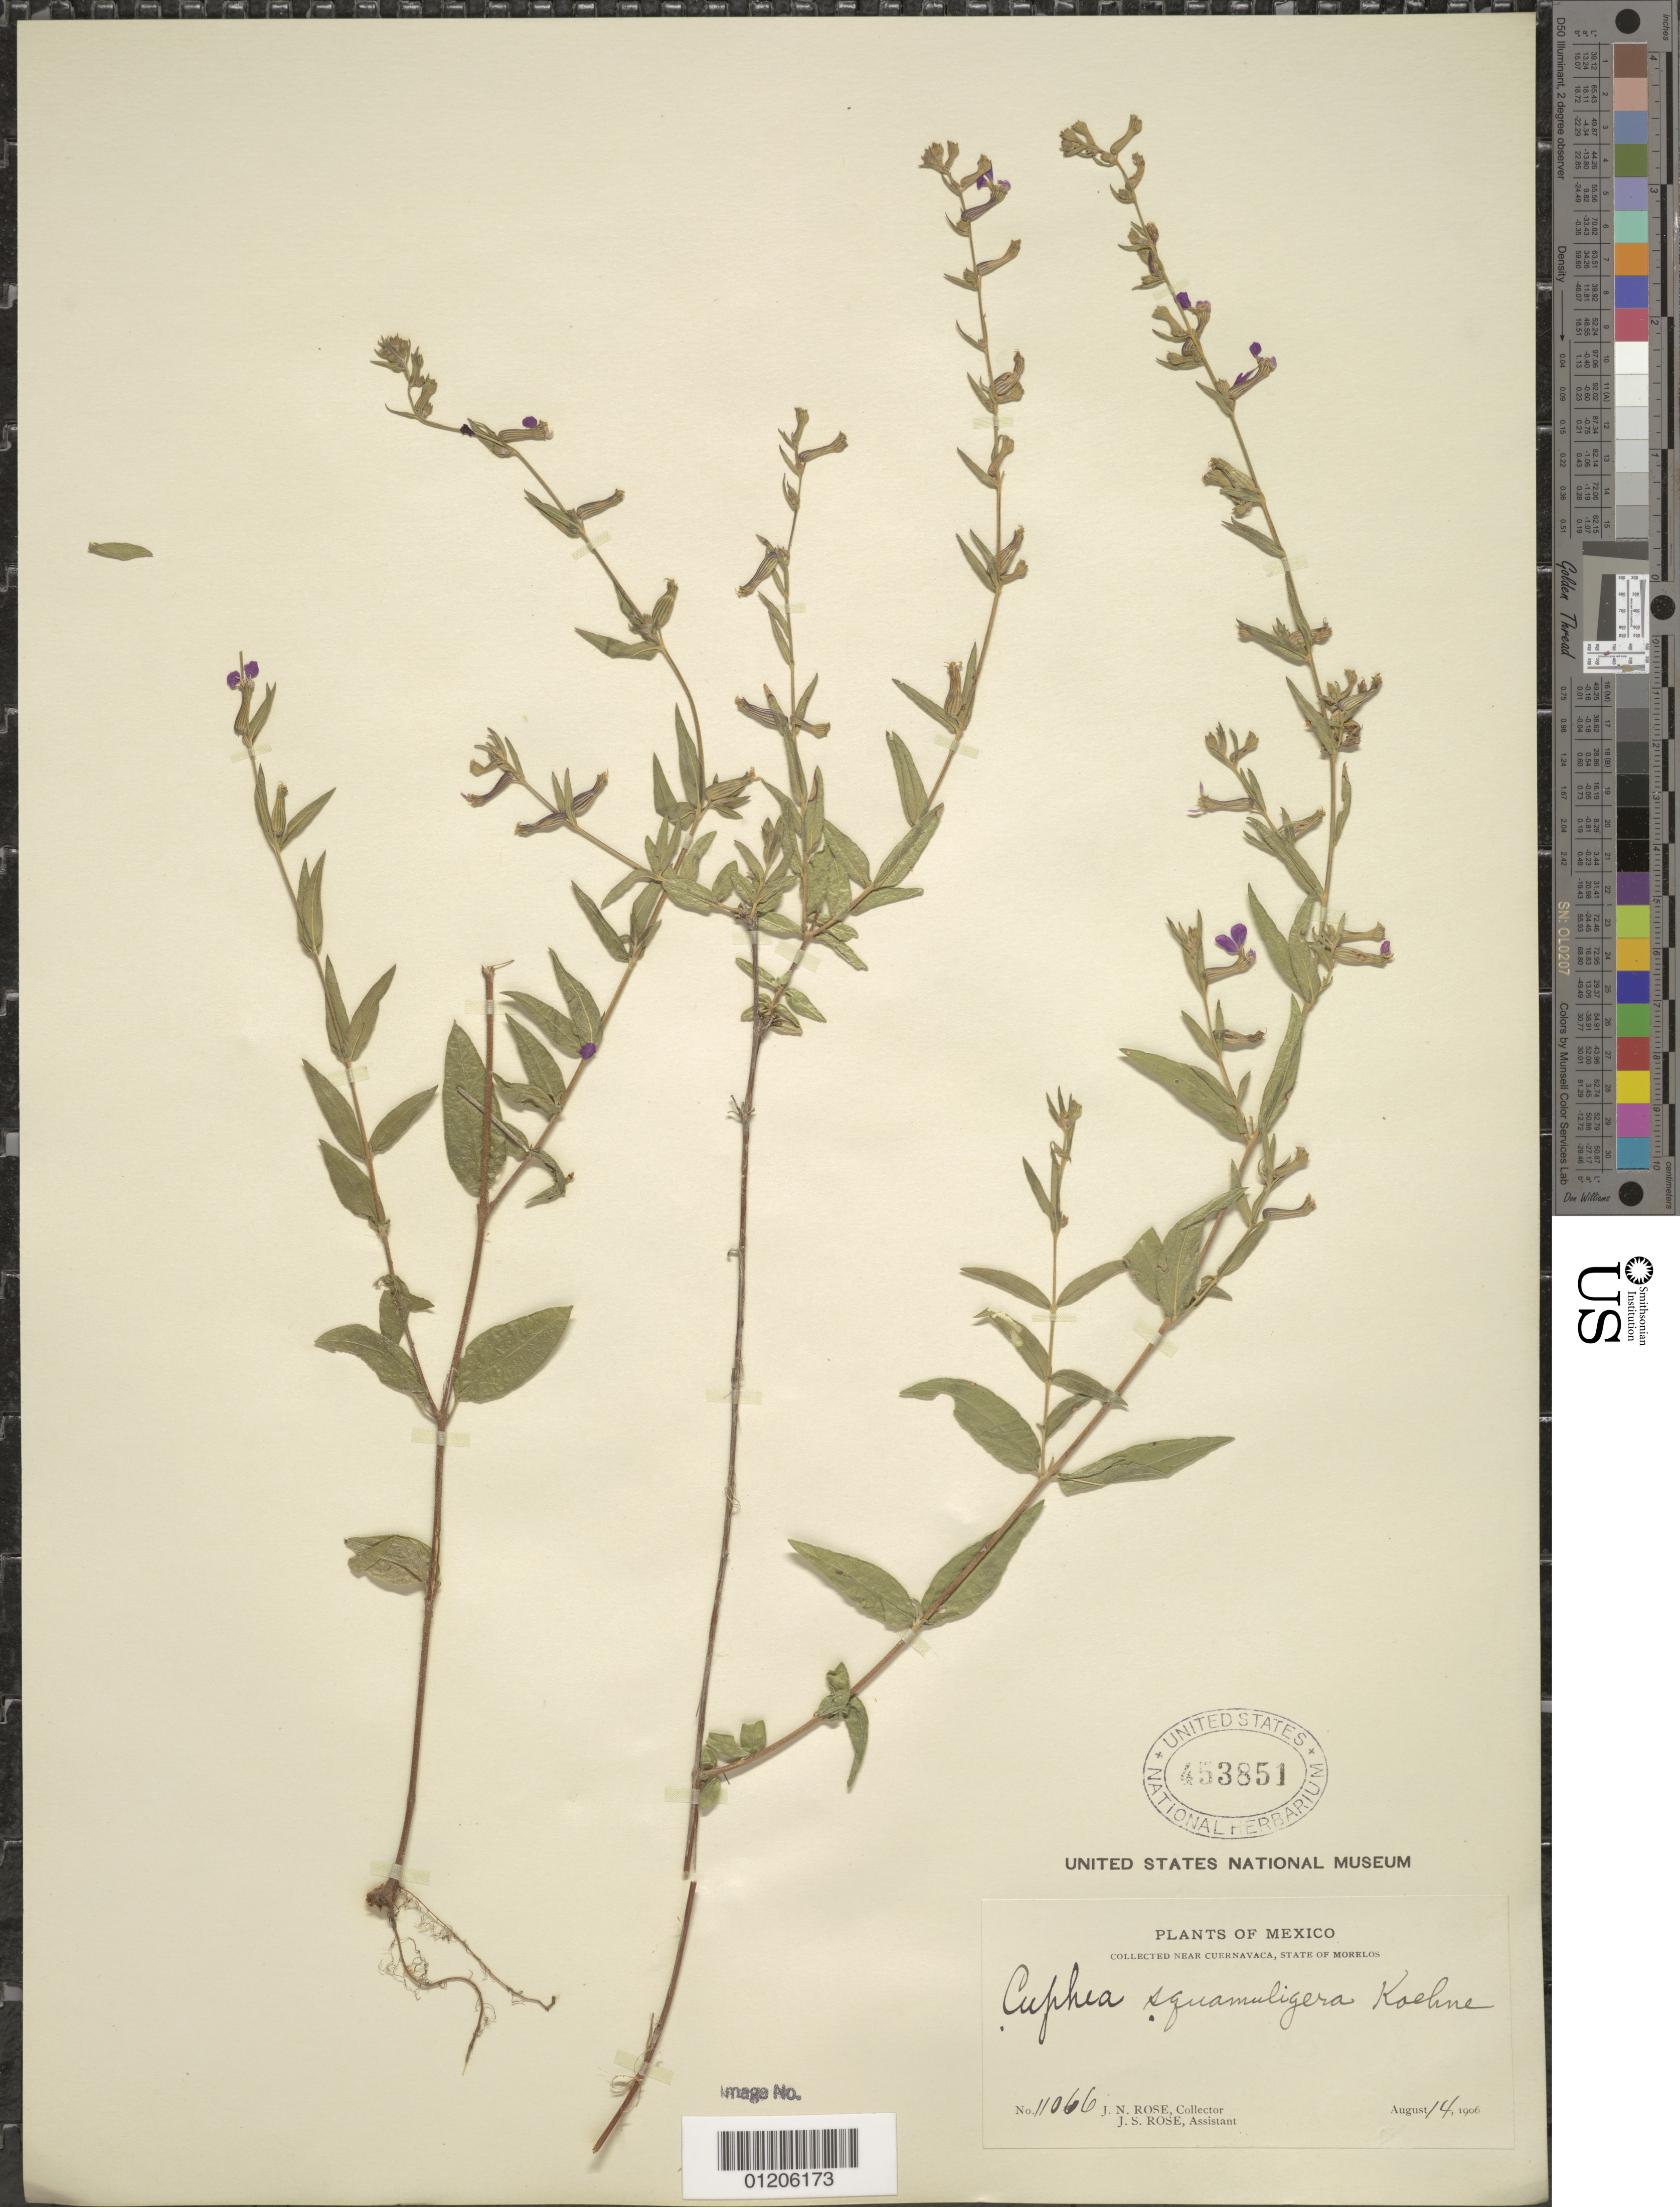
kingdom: Plantae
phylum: Tracheophyta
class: Magnoliopsida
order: Myrtales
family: Lythraceae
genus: Cuphea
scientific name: Cuphea squamuligera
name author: Koehne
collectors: J. N. Rose & J. S. Rose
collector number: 11066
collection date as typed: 14 Aug 1906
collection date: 1906-08-14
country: Mexico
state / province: Morelos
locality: Near Cuernavaca, Morelos.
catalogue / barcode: US 453851